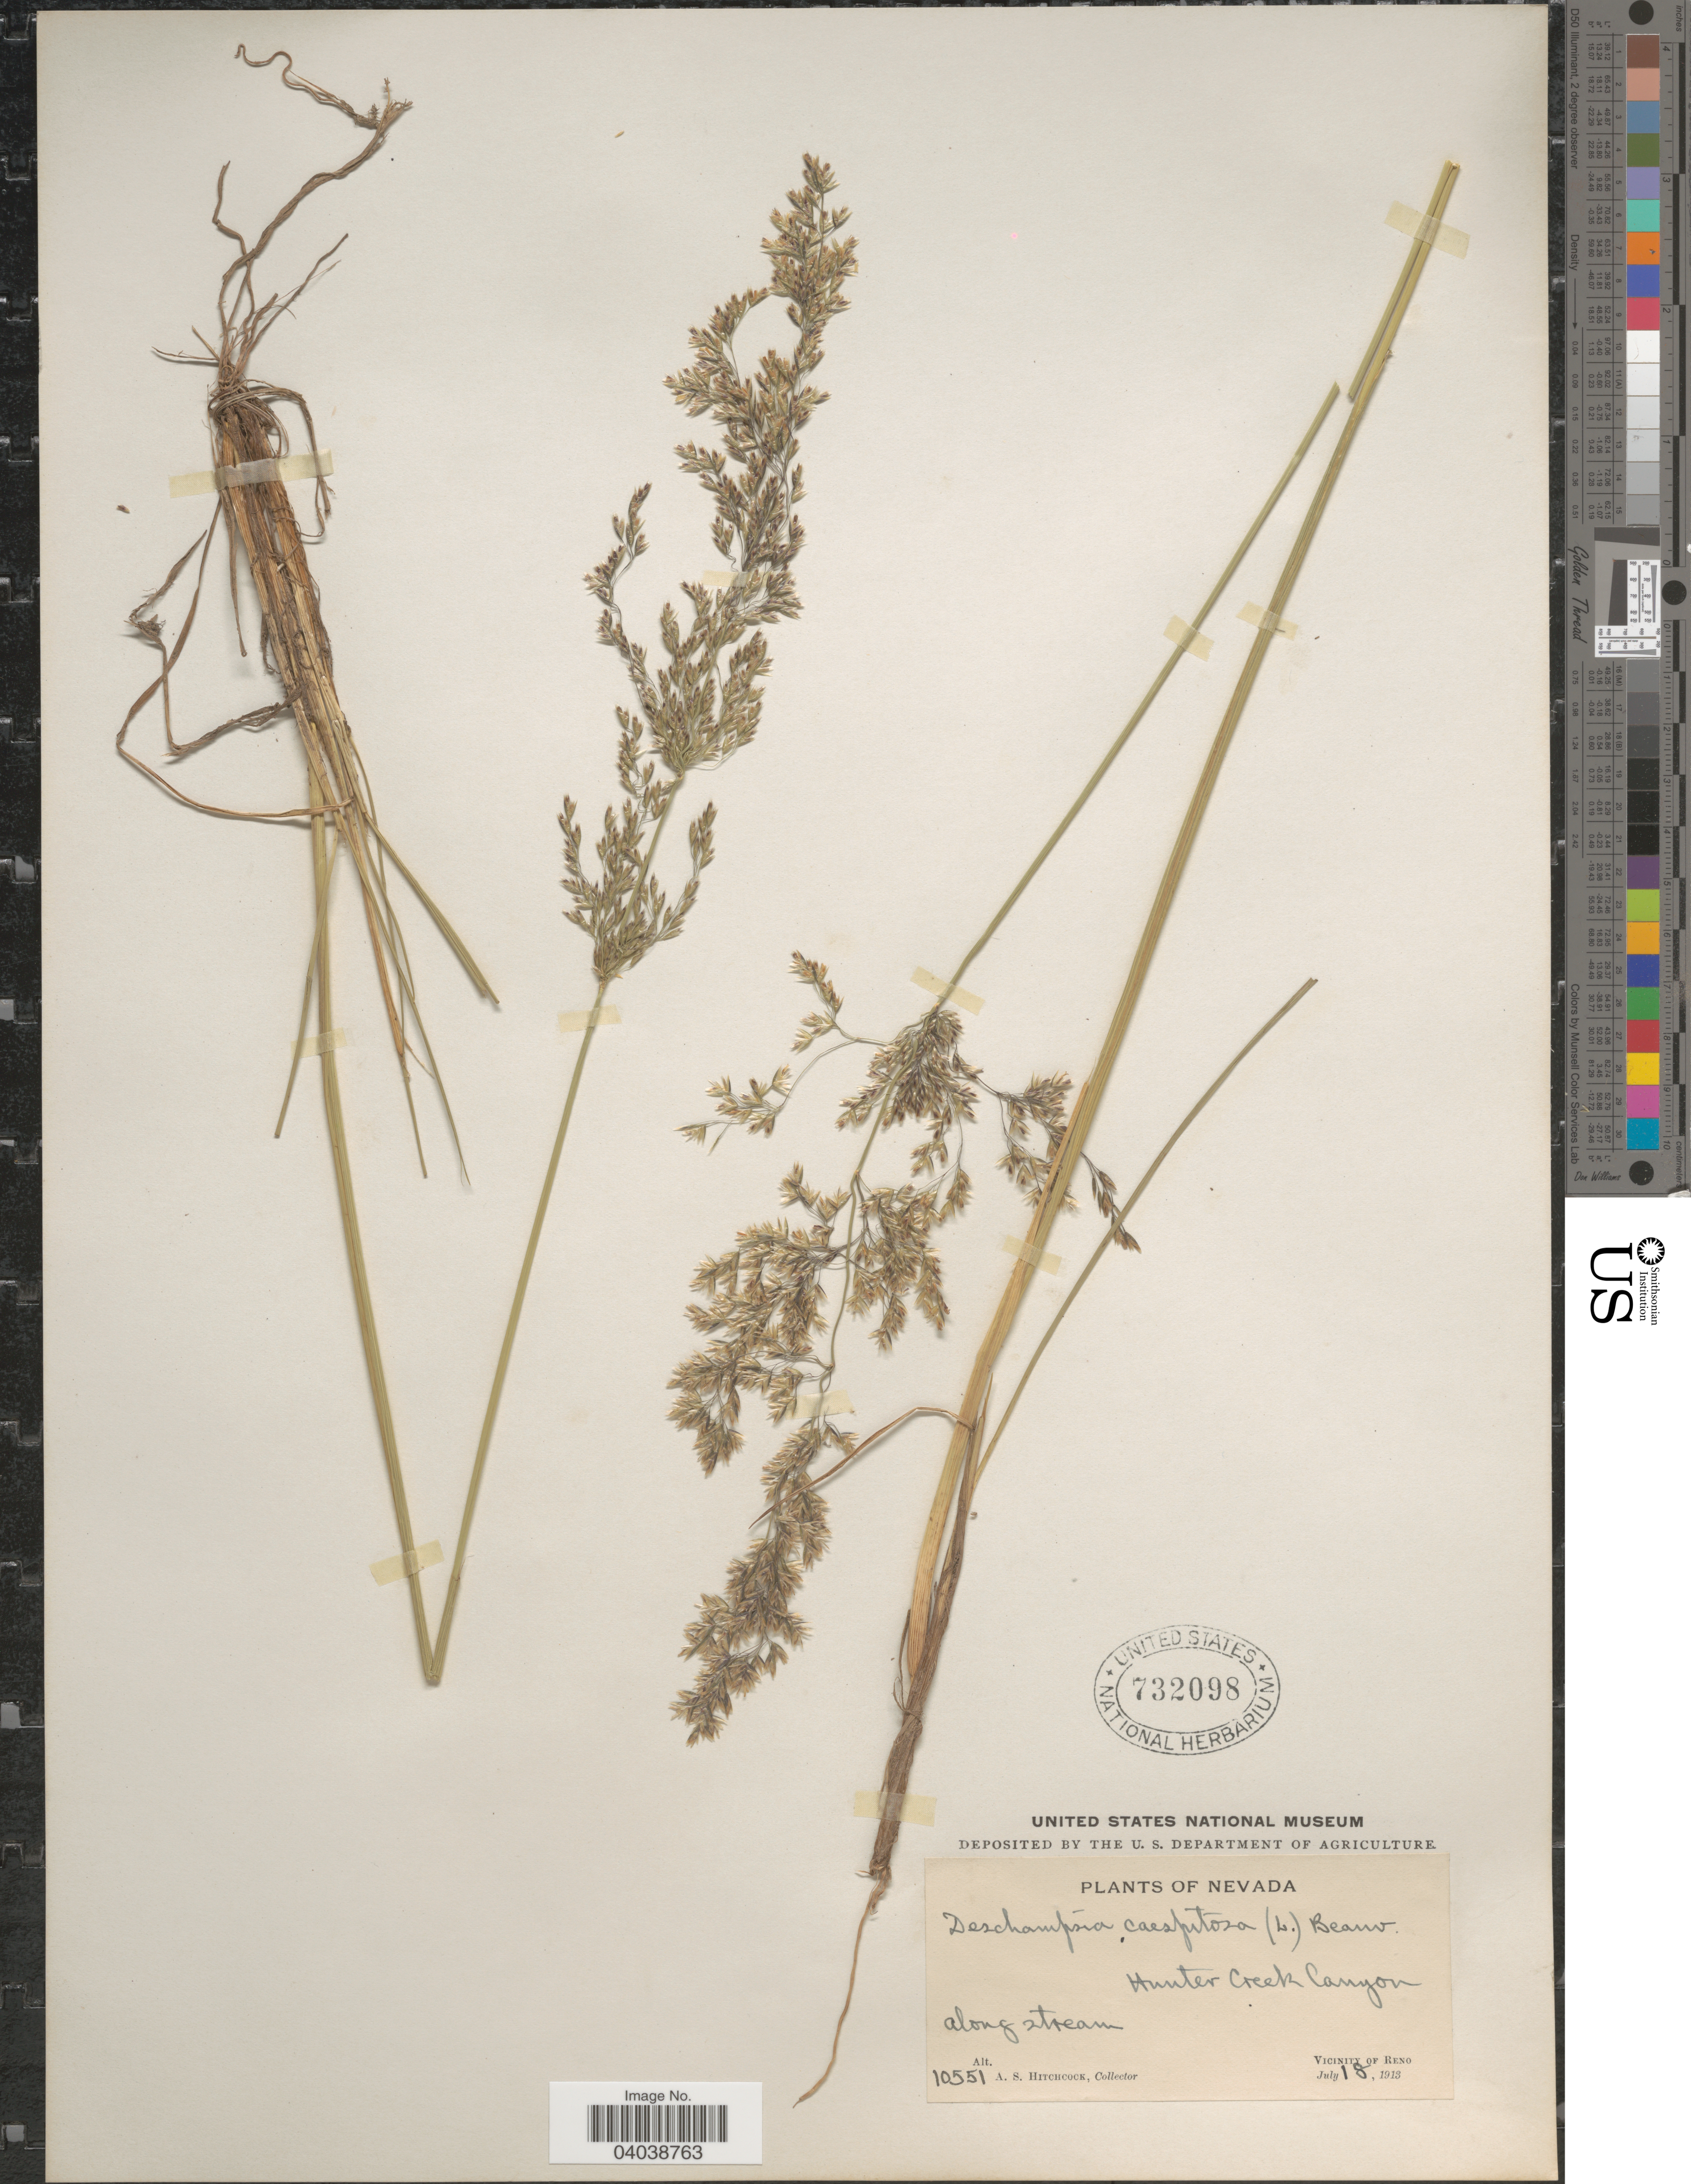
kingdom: Plantae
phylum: Tracheophyta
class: Liliopsida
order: Poales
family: Poaceae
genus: Deschampsia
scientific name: Deschampsia cespitosa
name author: (L.) P. Beauv.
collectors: A. S. Hitchcock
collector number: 10551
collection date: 1913-07-18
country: United States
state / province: Nevada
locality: Hunter Creek Canyon. Along stream. Vicinity of Reno.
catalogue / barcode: US 732098